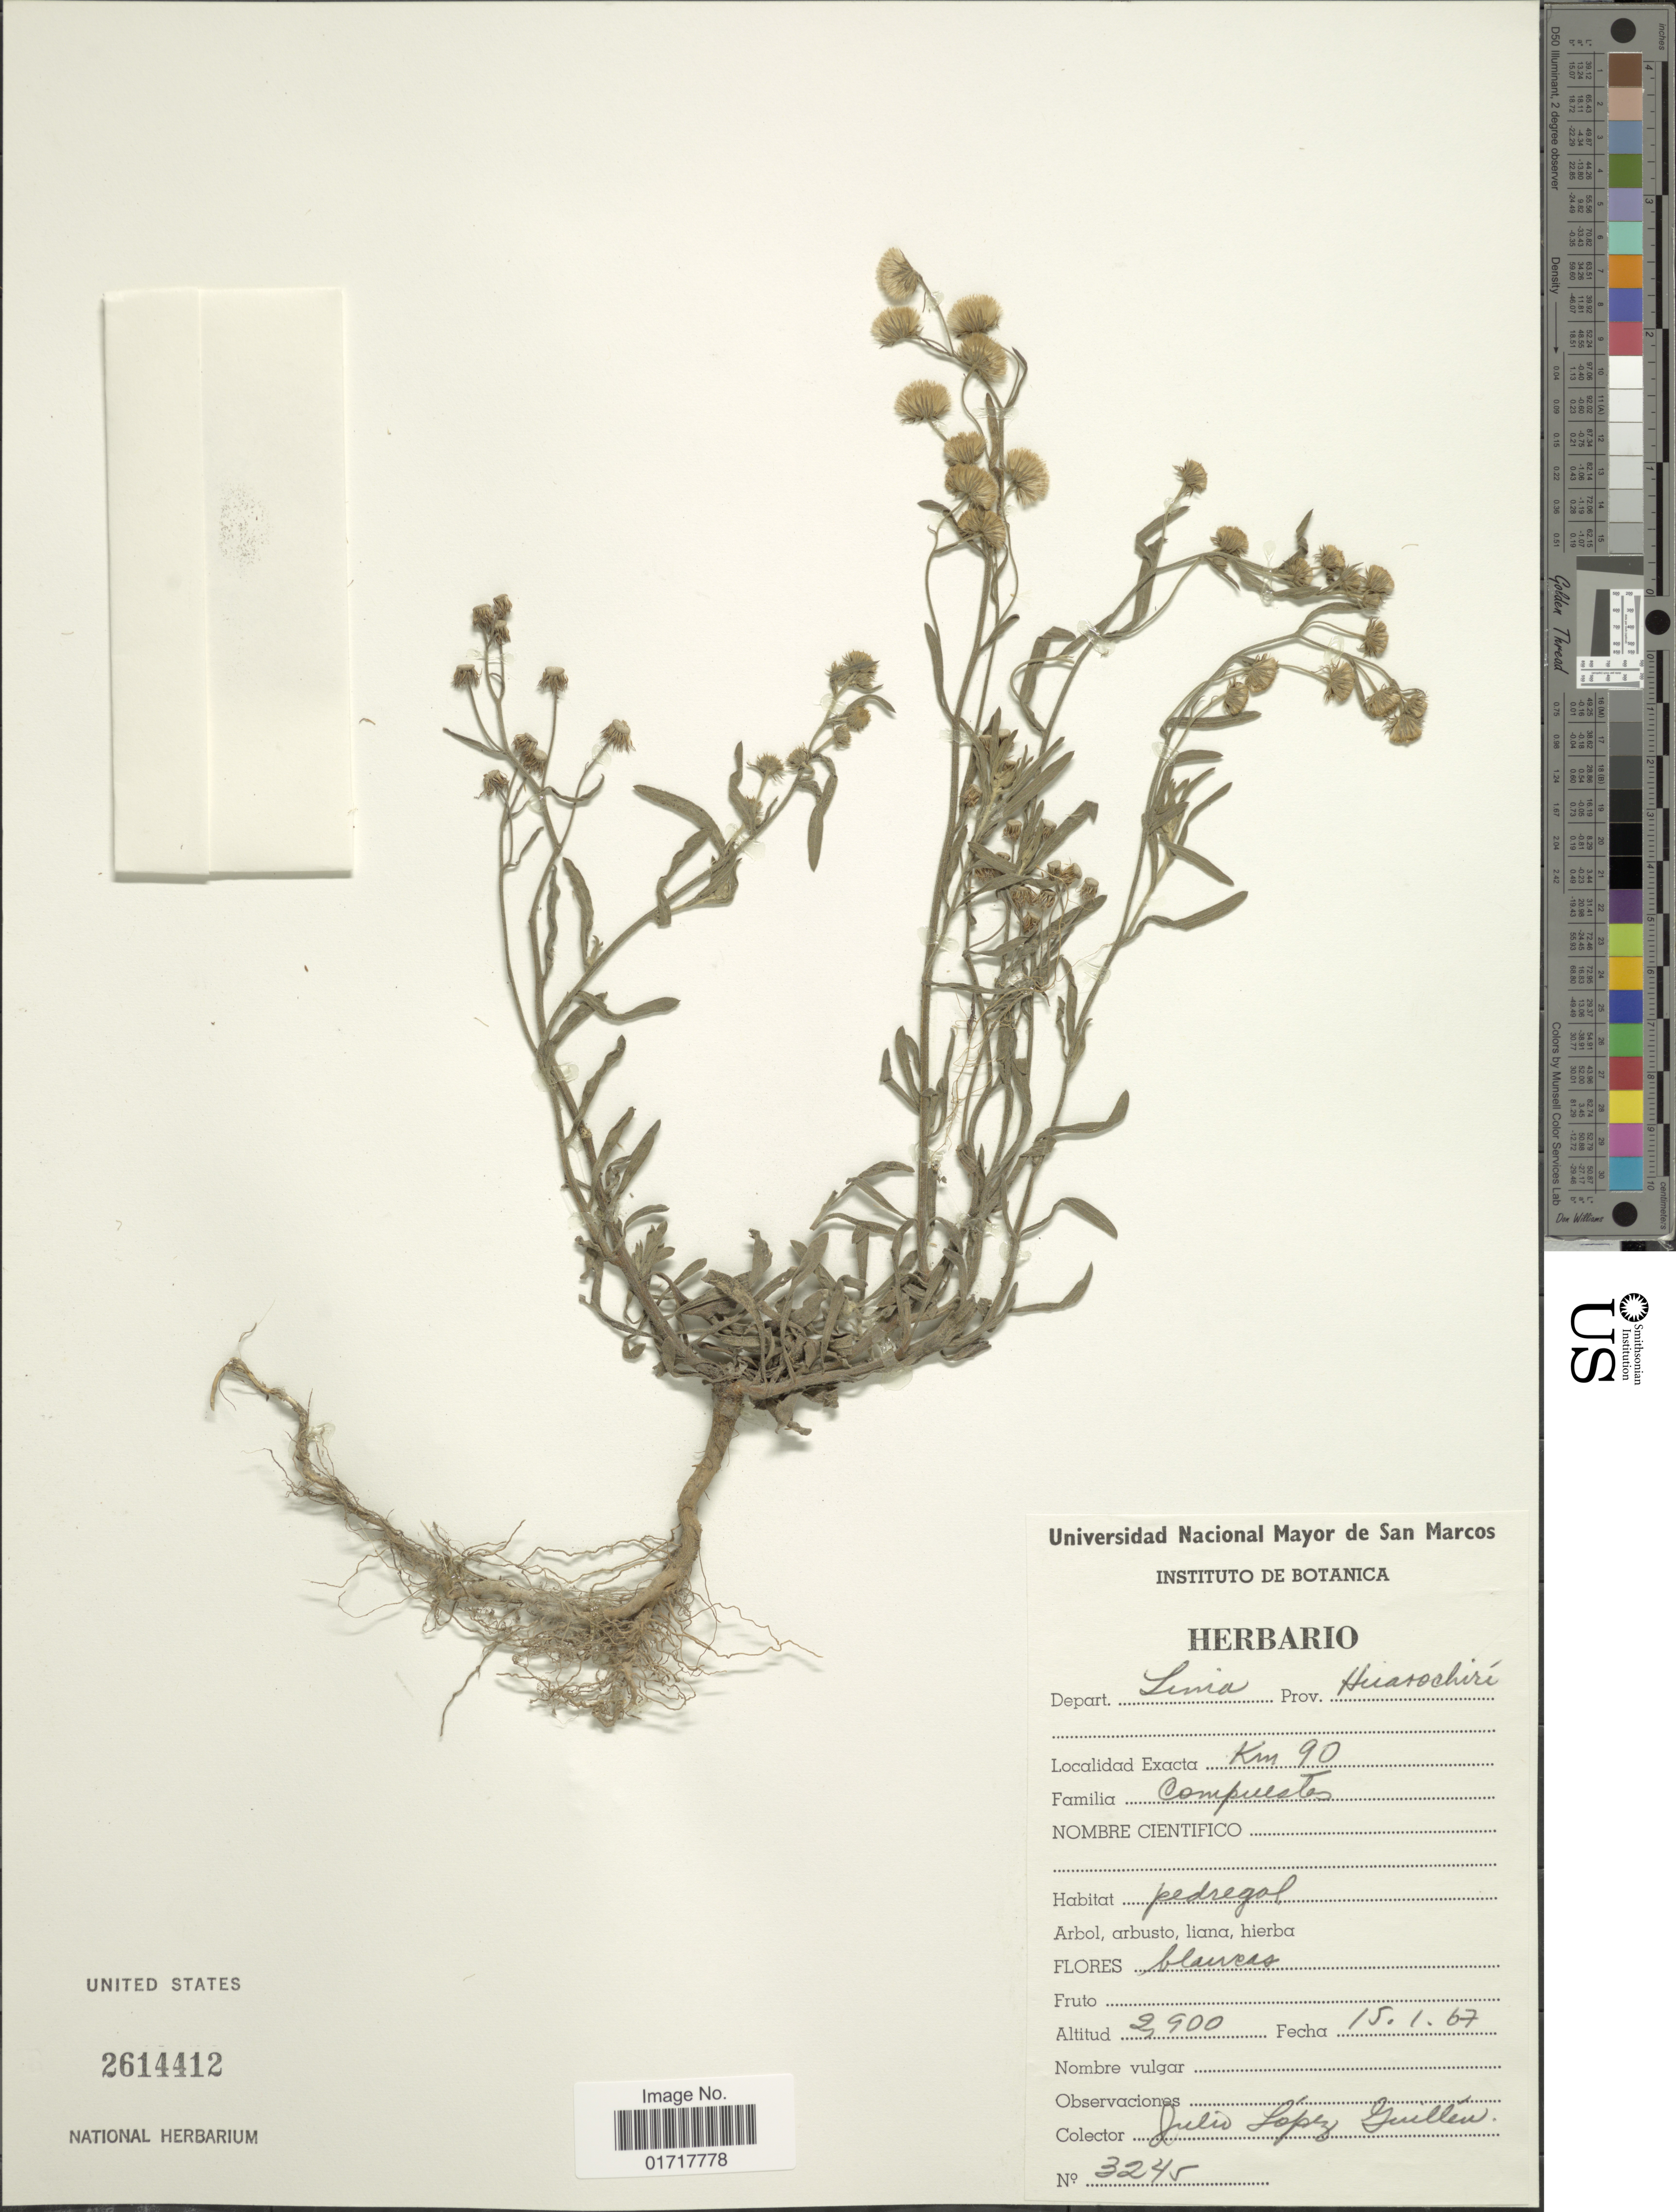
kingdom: Plantae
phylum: Tracheophyta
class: Magnoliopsida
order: Asterales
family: Asteraceae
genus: Conyza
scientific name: Conyza sp.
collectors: J. López Guillén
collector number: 3245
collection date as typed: Transcribed d/m/y: 15/1/67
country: Peru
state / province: Lima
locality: Depart. Lima. Prov. Huarochiri. Km 90.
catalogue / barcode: US 2614412